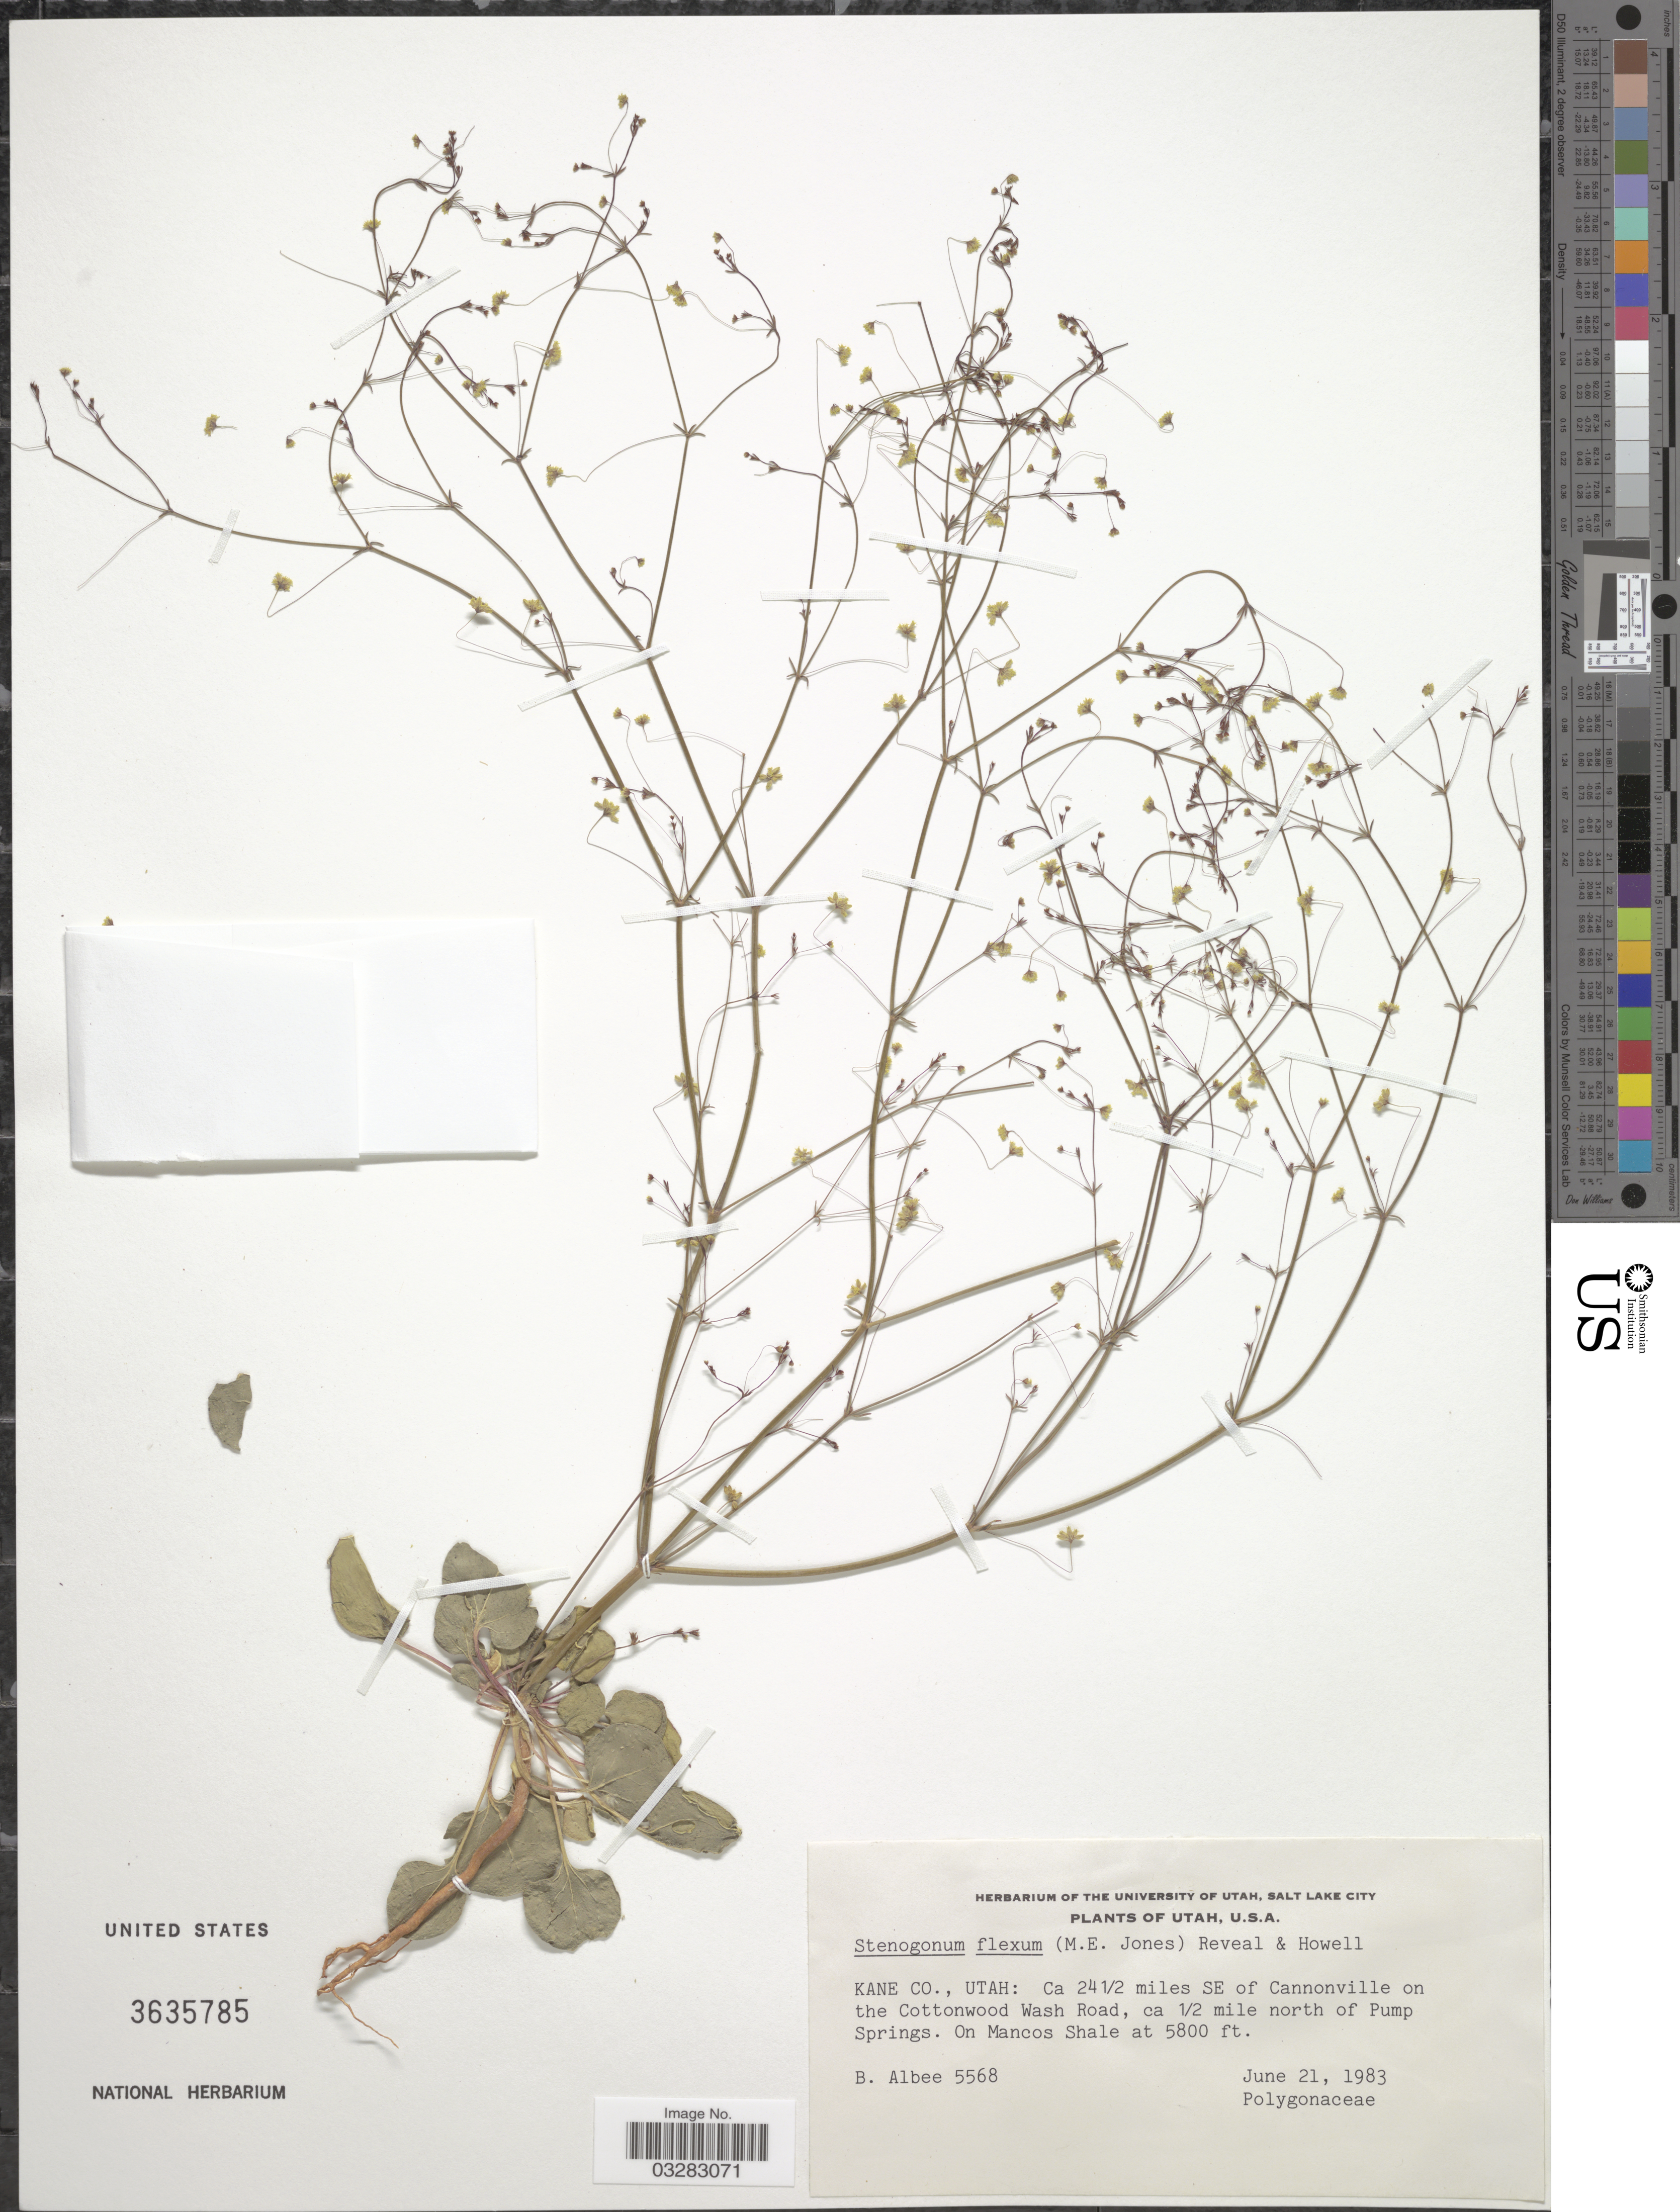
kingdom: Plantae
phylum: Tracheophyta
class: Magnoliopsida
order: Caryophyllales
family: Polygonaceae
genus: Stenogonum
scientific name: Stenogonum flexum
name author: (M.E. Jones) Reveal & J.T. Howell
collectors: B. Albee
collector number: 5568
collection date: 1983-06-21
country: United States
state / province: Utah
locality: Kane Co.: Ca 24 1/2 miles SE of Cannonville on the Cottonwood Wash Road, ca 1/2 mile north of Pump Springs. On Mancos Shale.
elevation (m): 1768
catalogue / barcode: US 3635785